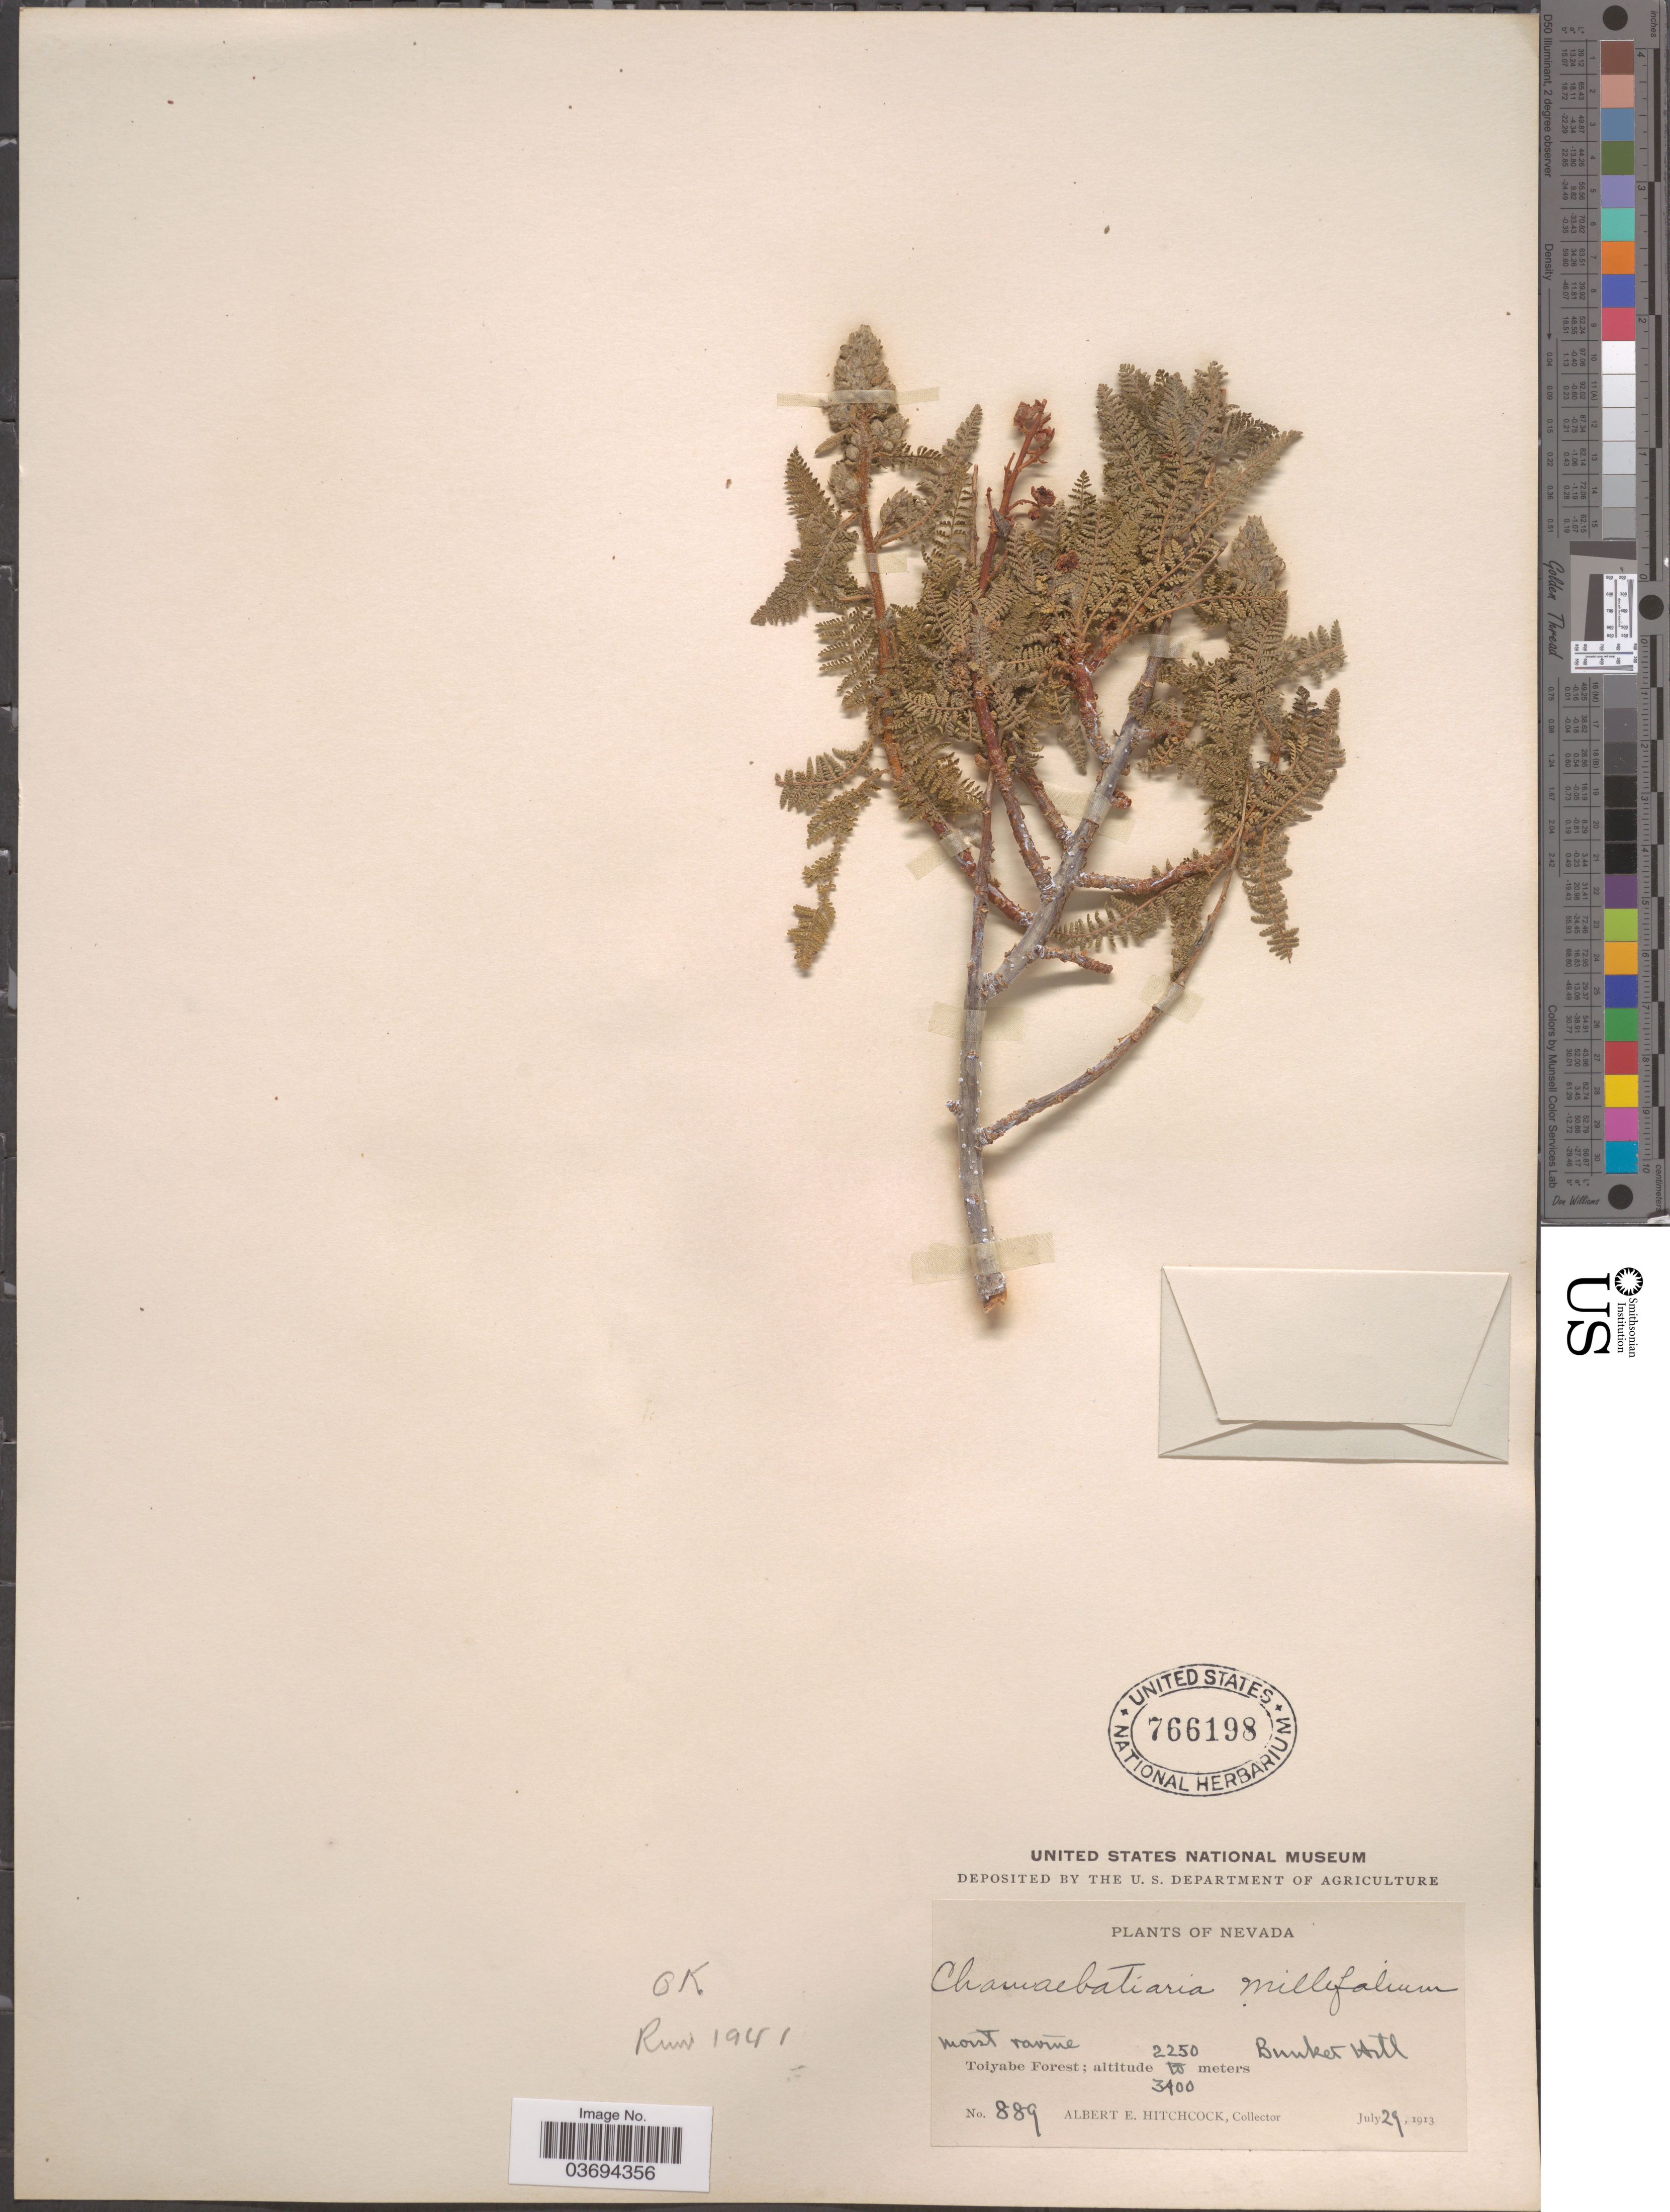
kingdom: Plantae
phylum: Tracheophyta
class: Magnoliopsida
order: Rosales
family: Rosaceae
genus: Chamaebatiaria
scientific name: Chamaebatiaria millefolium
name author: (Torr.) Maxim.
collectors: A. Hitchcock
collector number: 889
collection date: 1913-07-29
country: United States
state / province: Nevada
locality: Bunker Hill. Toyabe Forest.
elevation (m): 2250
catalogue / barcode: US 766198